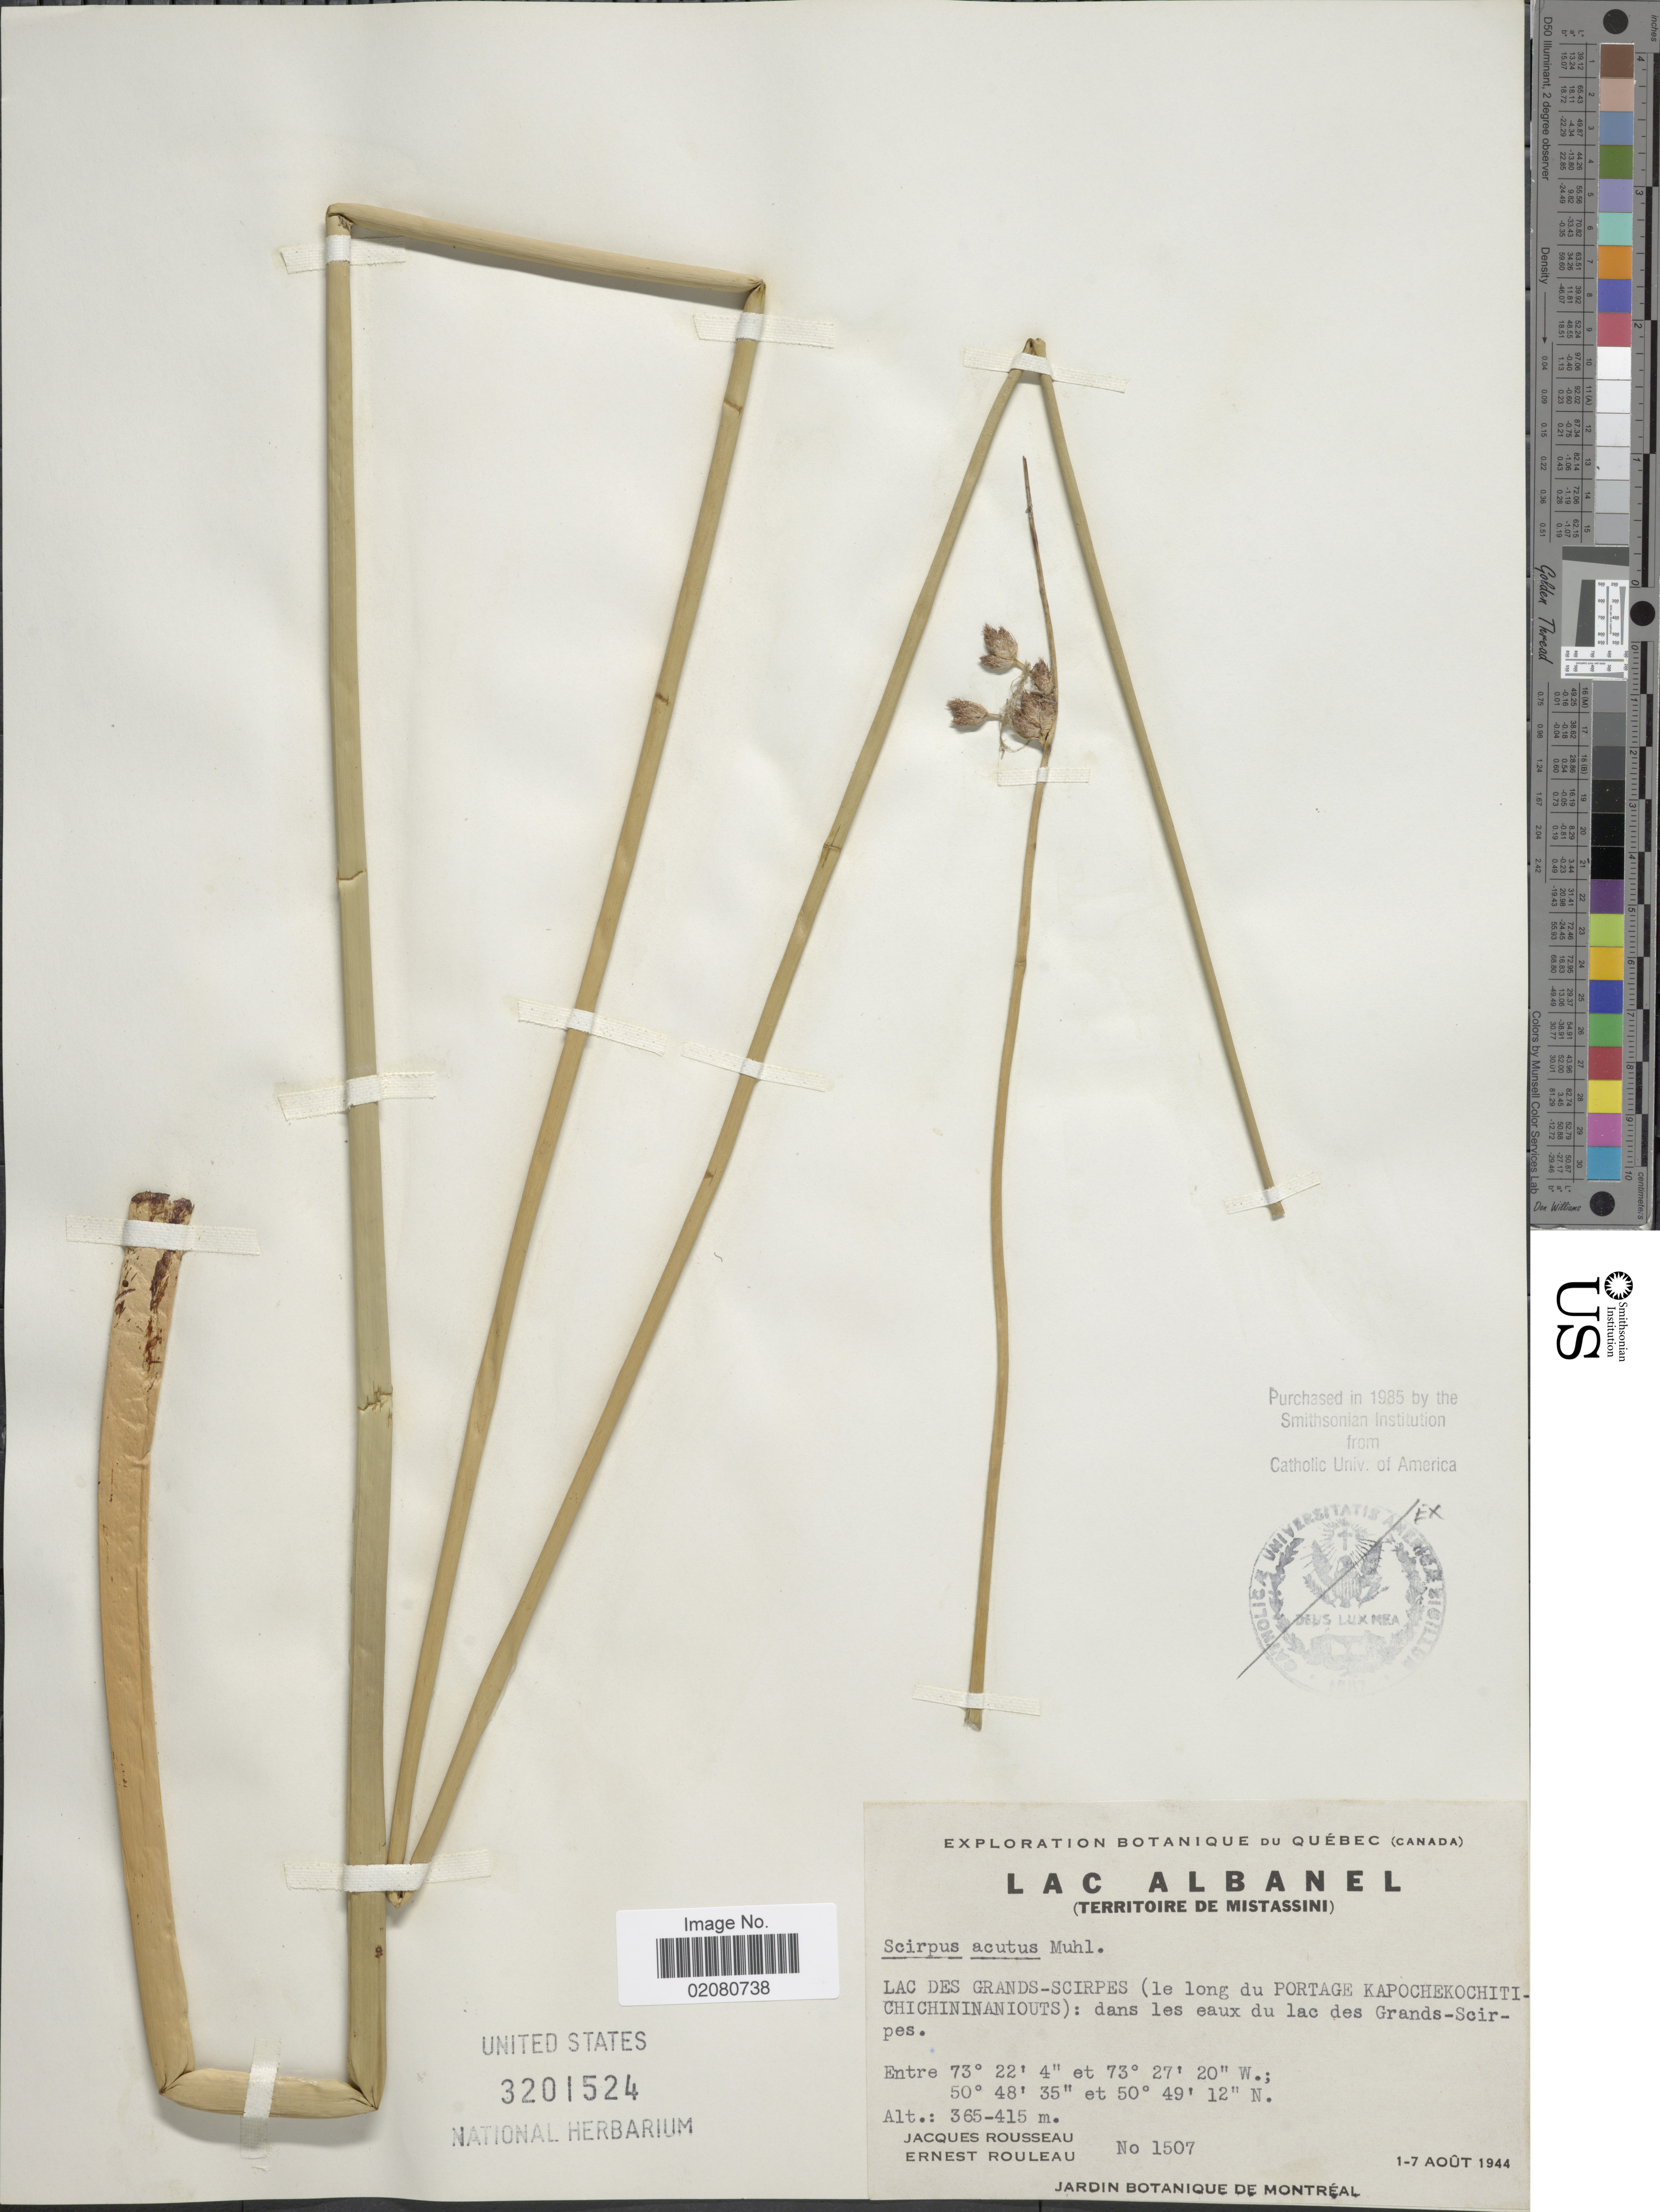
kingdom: Plantae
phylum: Tracheophyta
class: Liliopsida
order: Poales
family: Cyperaceae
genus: Schoenoplectus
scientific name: Schoenoplectus acutus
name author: (Muhl. ex Bigelow) Á. Löve & D. Löve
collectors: J. Rousseau & J. Rouleau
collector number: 1507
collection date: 1944-08-01/1944-08-07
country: Canada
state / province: Quebec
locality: Lac Albanel (Territoire de Mistassini) Lac des Grands-Scirpes (le long du Portage Kapochekochiti-chichinunaniouts): dan les eaux du lac des Grande-Scir-pes.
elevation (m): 365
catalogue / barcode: US 3201524